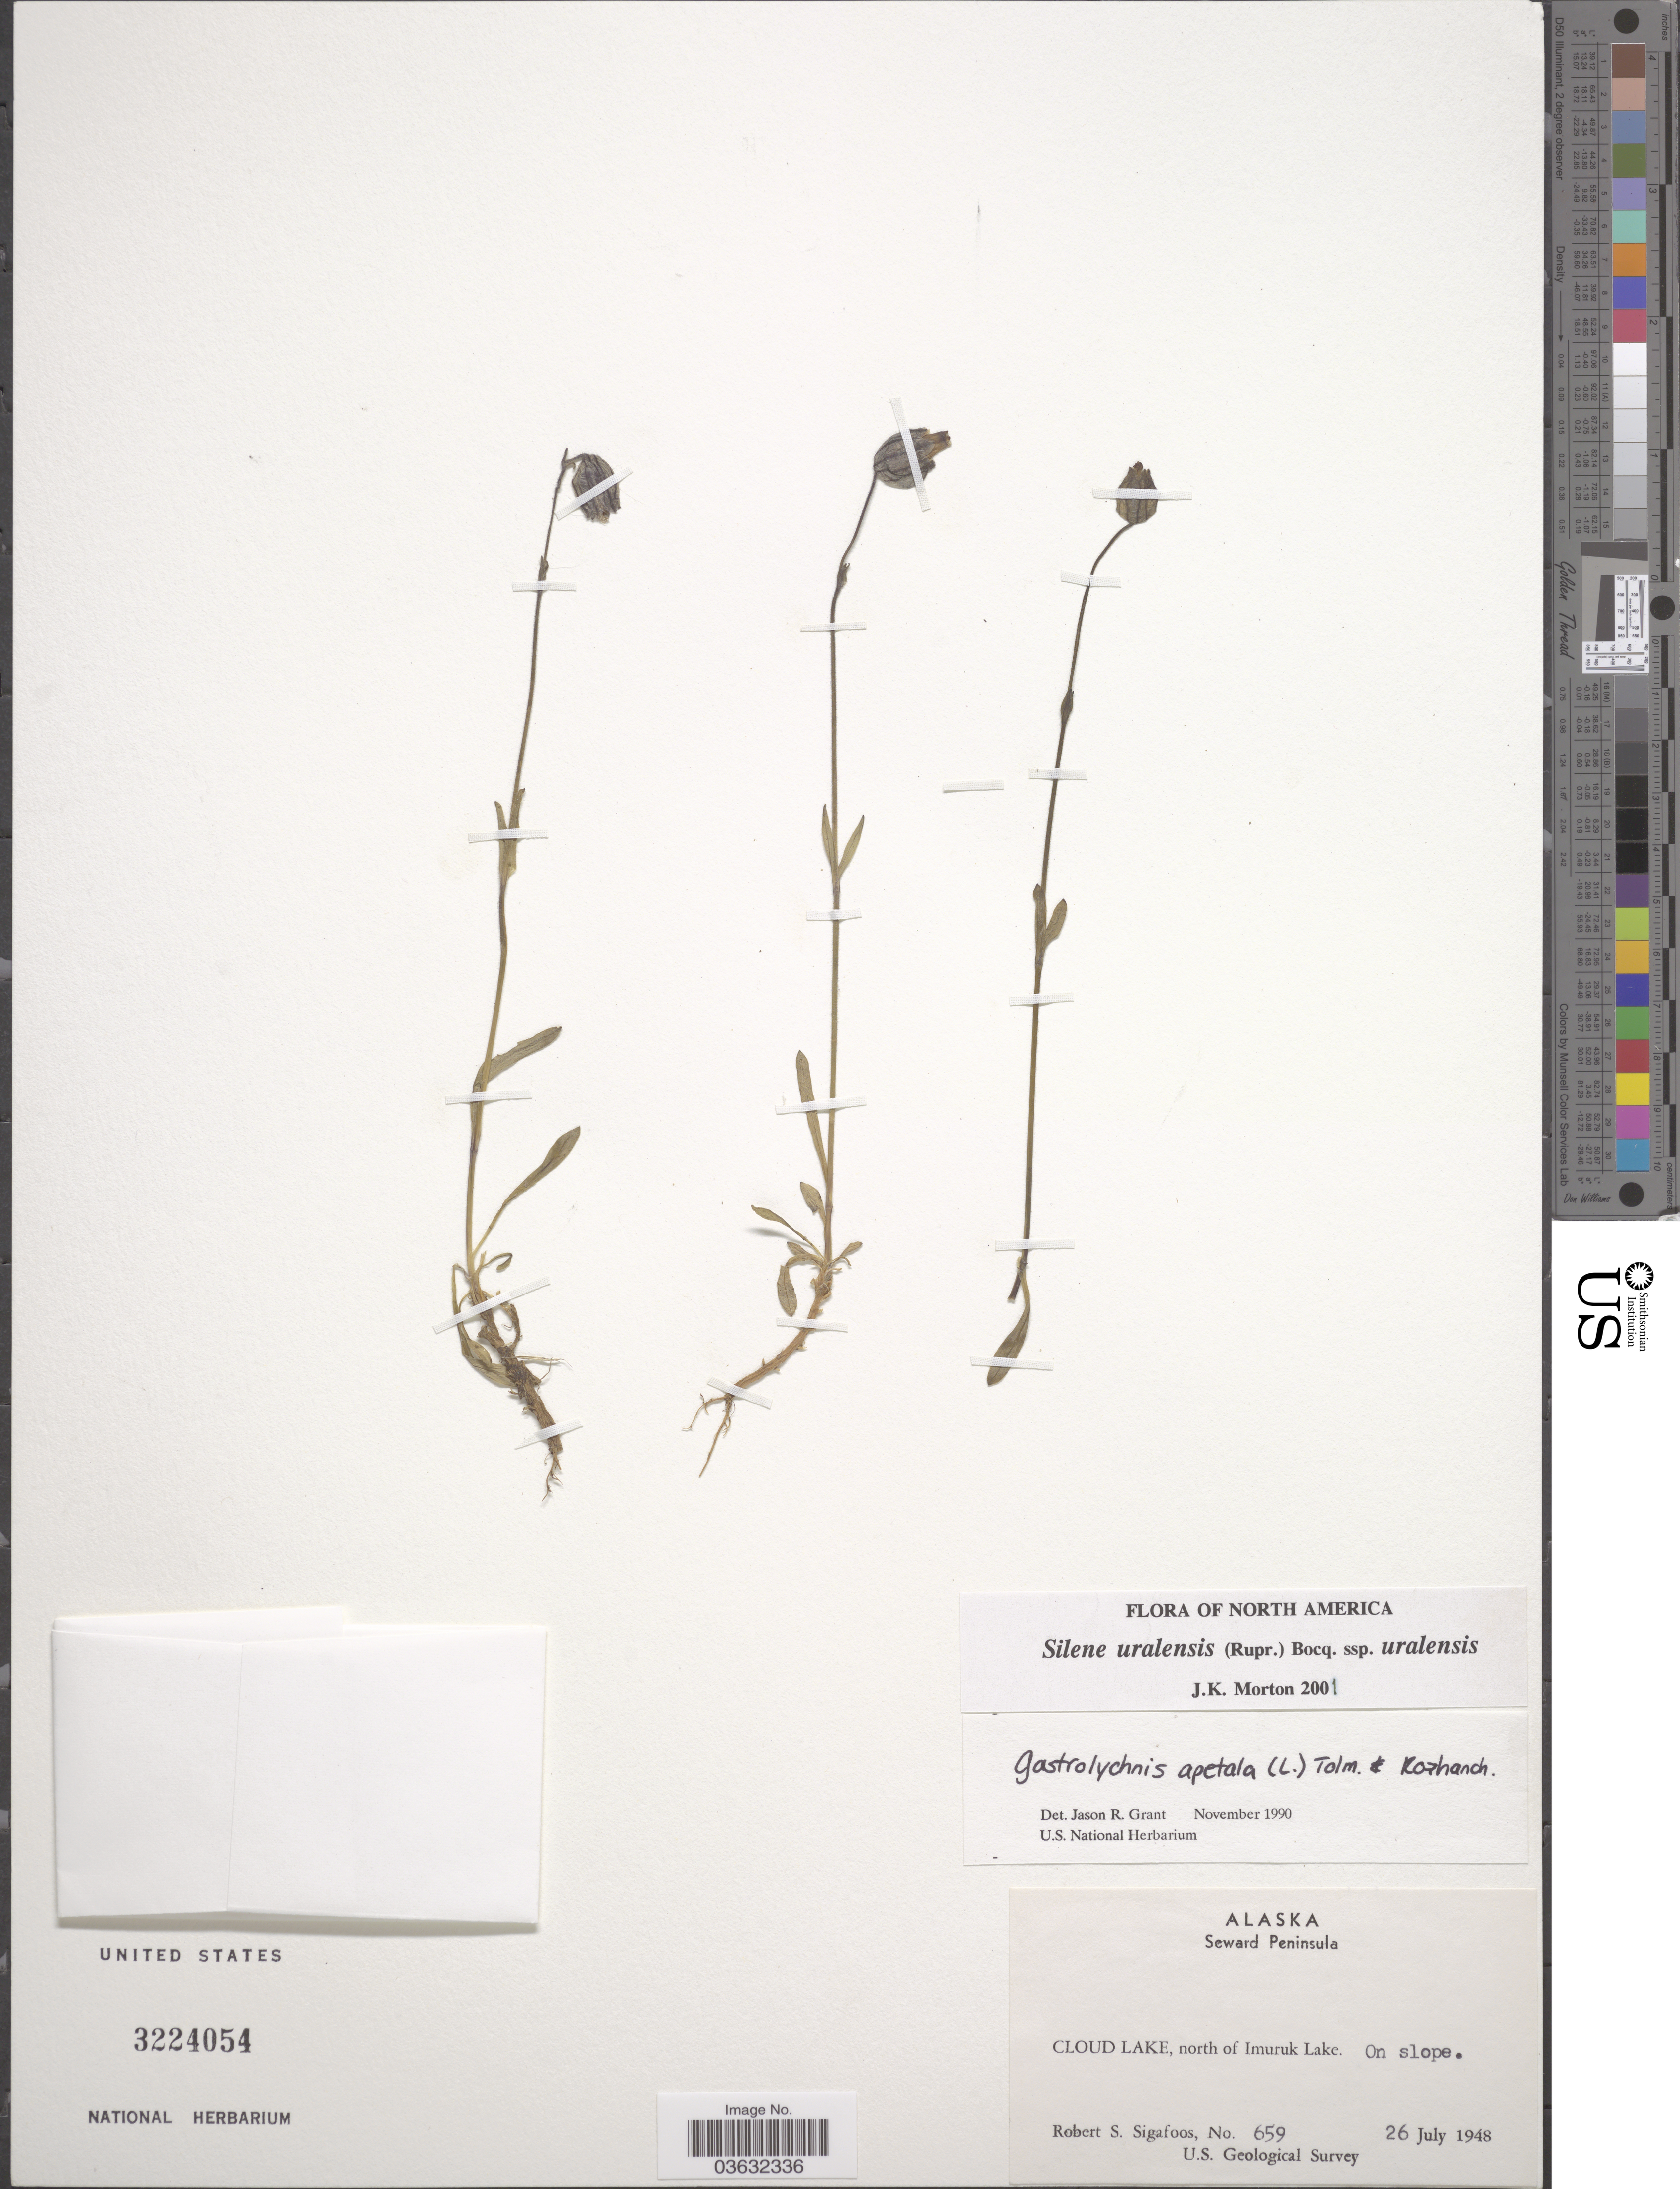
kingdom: Plantae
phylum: Tracheophyta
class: Magnoliopsida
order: Caryophyllales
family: Caryophyllaceae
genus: Silene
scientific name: Silene uralensis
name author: (Rupr.) Bocquet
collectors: R. Sigafoos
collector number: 659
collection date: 1948-07-26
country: United States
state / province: Alaska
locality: Seward Peninsula. Cloud Lake, north of Imuruk Lake. On slope.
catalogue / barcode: US 3224054